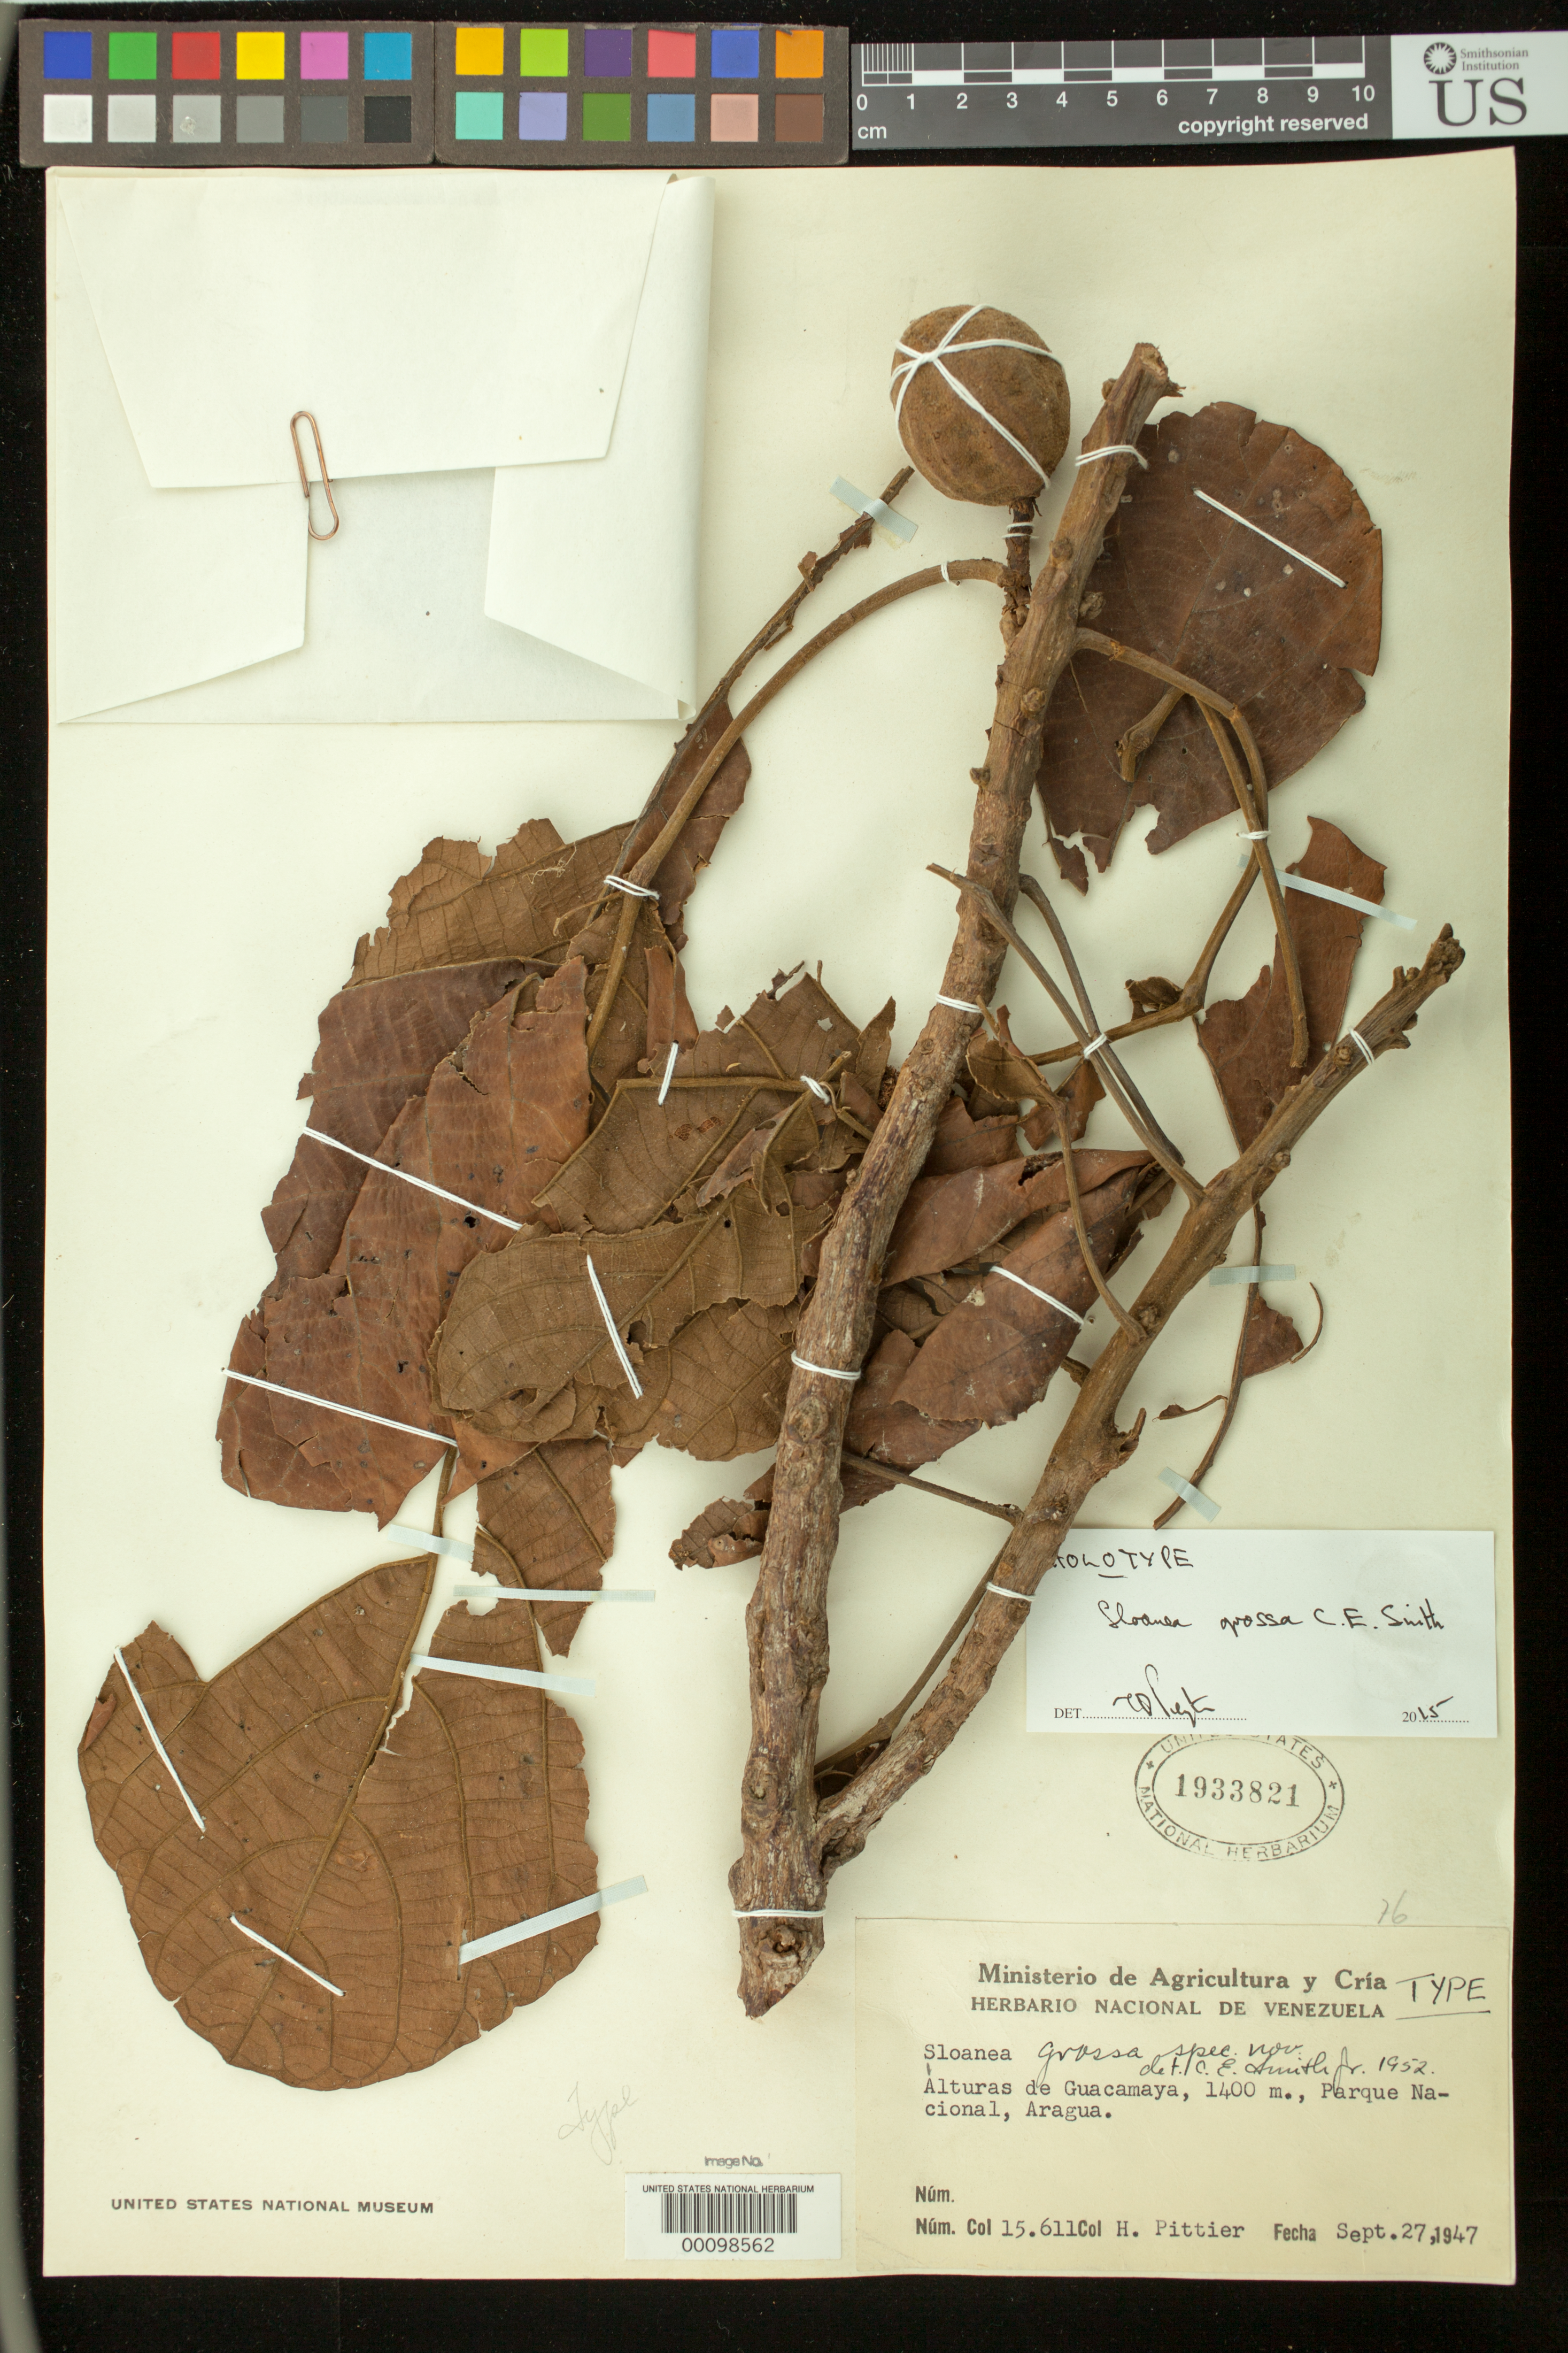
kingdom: Plantae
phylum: Tracheophyta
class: Magnoliopsida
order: Oxalidales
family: Elaeocarpaceae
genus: Sloanea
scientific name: Sloanea grossa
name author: Earle Sm.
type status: Holotype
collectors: H. F. Pittier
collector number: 15611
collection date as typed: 27 Sep 1947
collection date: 1947-09-27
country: Venezuela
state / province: Aragua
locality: Alturas de Guacamaya, Parque Nacional.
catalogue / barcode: US 1933821